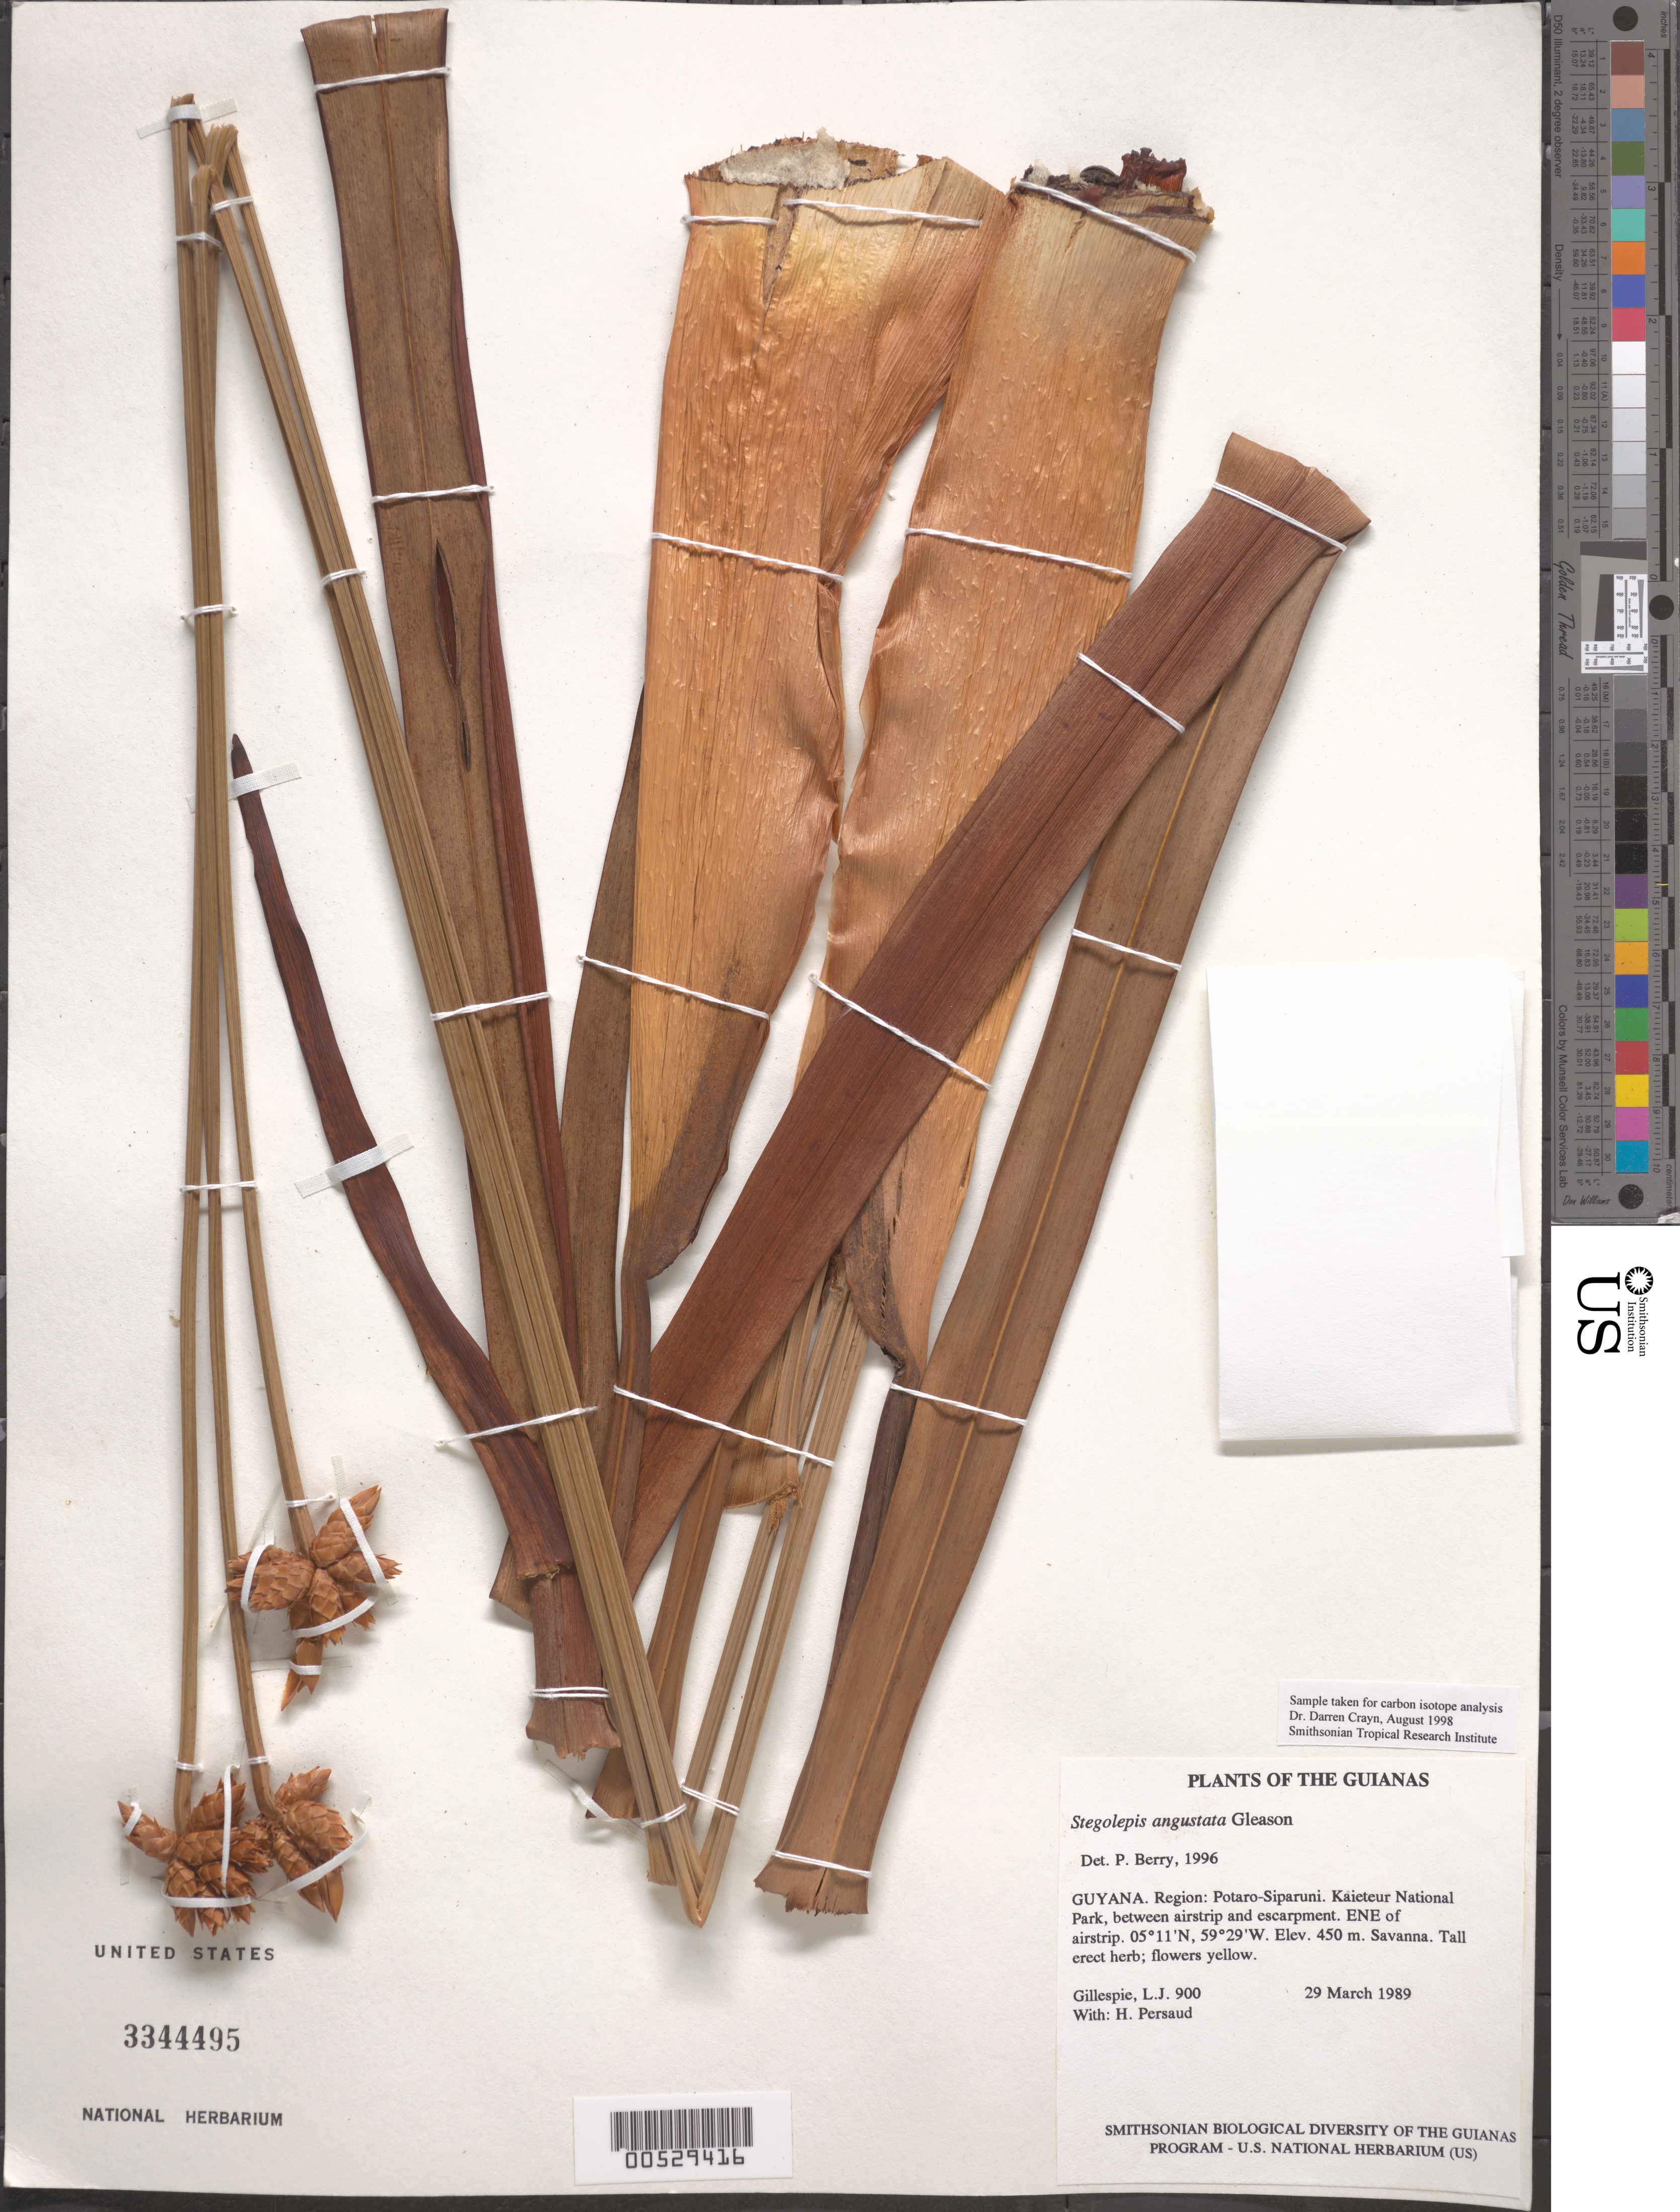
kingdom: Plantae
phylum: Tracheophyta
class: Liliopsida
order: Poales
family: Rapateaceae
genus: Stegolepis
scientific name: Stegolepis angustata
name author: Gleason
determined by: Berry, P. E., (WIS), University of Wisconsin - Madison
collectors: L. J. Gillespie & H. Persaud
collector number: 900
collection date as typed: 29 March 1989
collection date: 1989-03-29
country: Guyana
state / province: Potaro-Siparuni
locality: Kaieteur National Park, between airstrip and escarpment. ENE of airstrip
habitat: Savanna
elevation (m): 450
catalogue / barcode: US 3344495